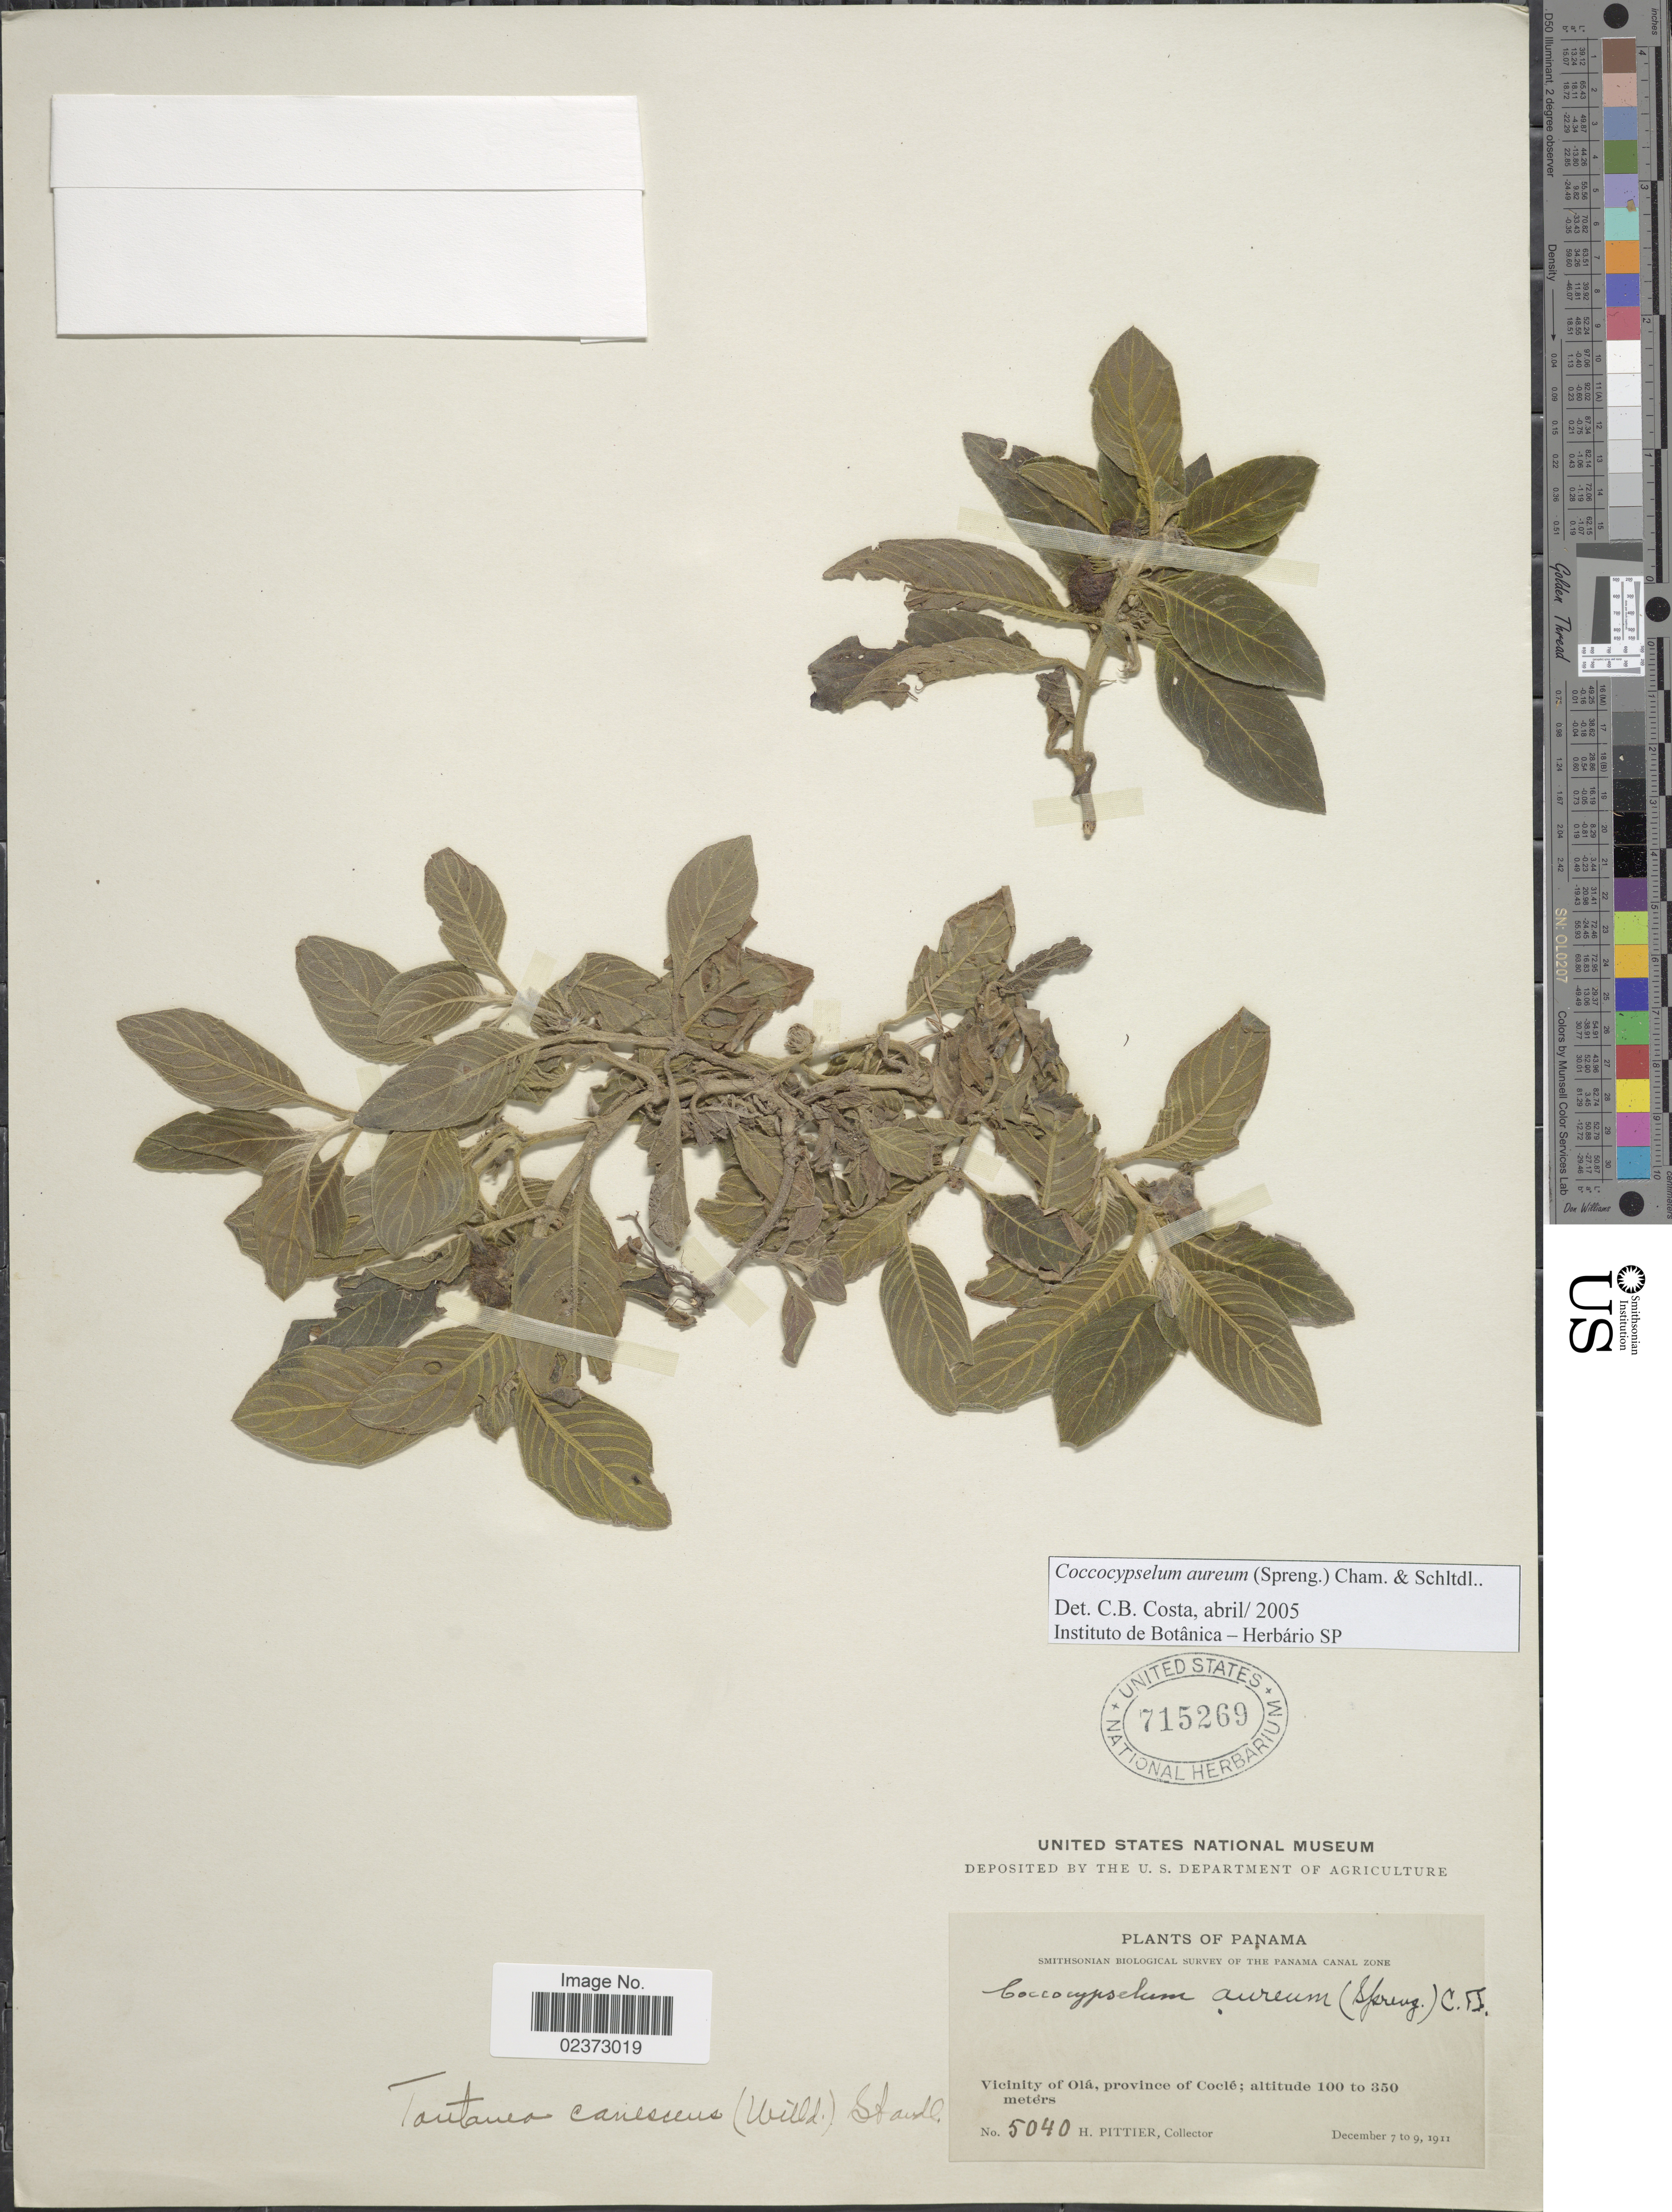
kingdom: Plantae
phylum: Tracheophyta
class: Magnoliopsida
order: Gentianales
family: Rubiaceae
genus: Coccocypselum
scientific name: Coccocypselum aureum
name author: (Spreng.) Cham. & Schltdl.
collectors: H. F. Pittier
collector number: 5040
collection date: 1911-12-07/1911-12-09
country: Panama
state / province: Coclé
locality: Vicinity of Ola, province of Cocle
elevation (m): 100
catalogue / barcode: US 715269